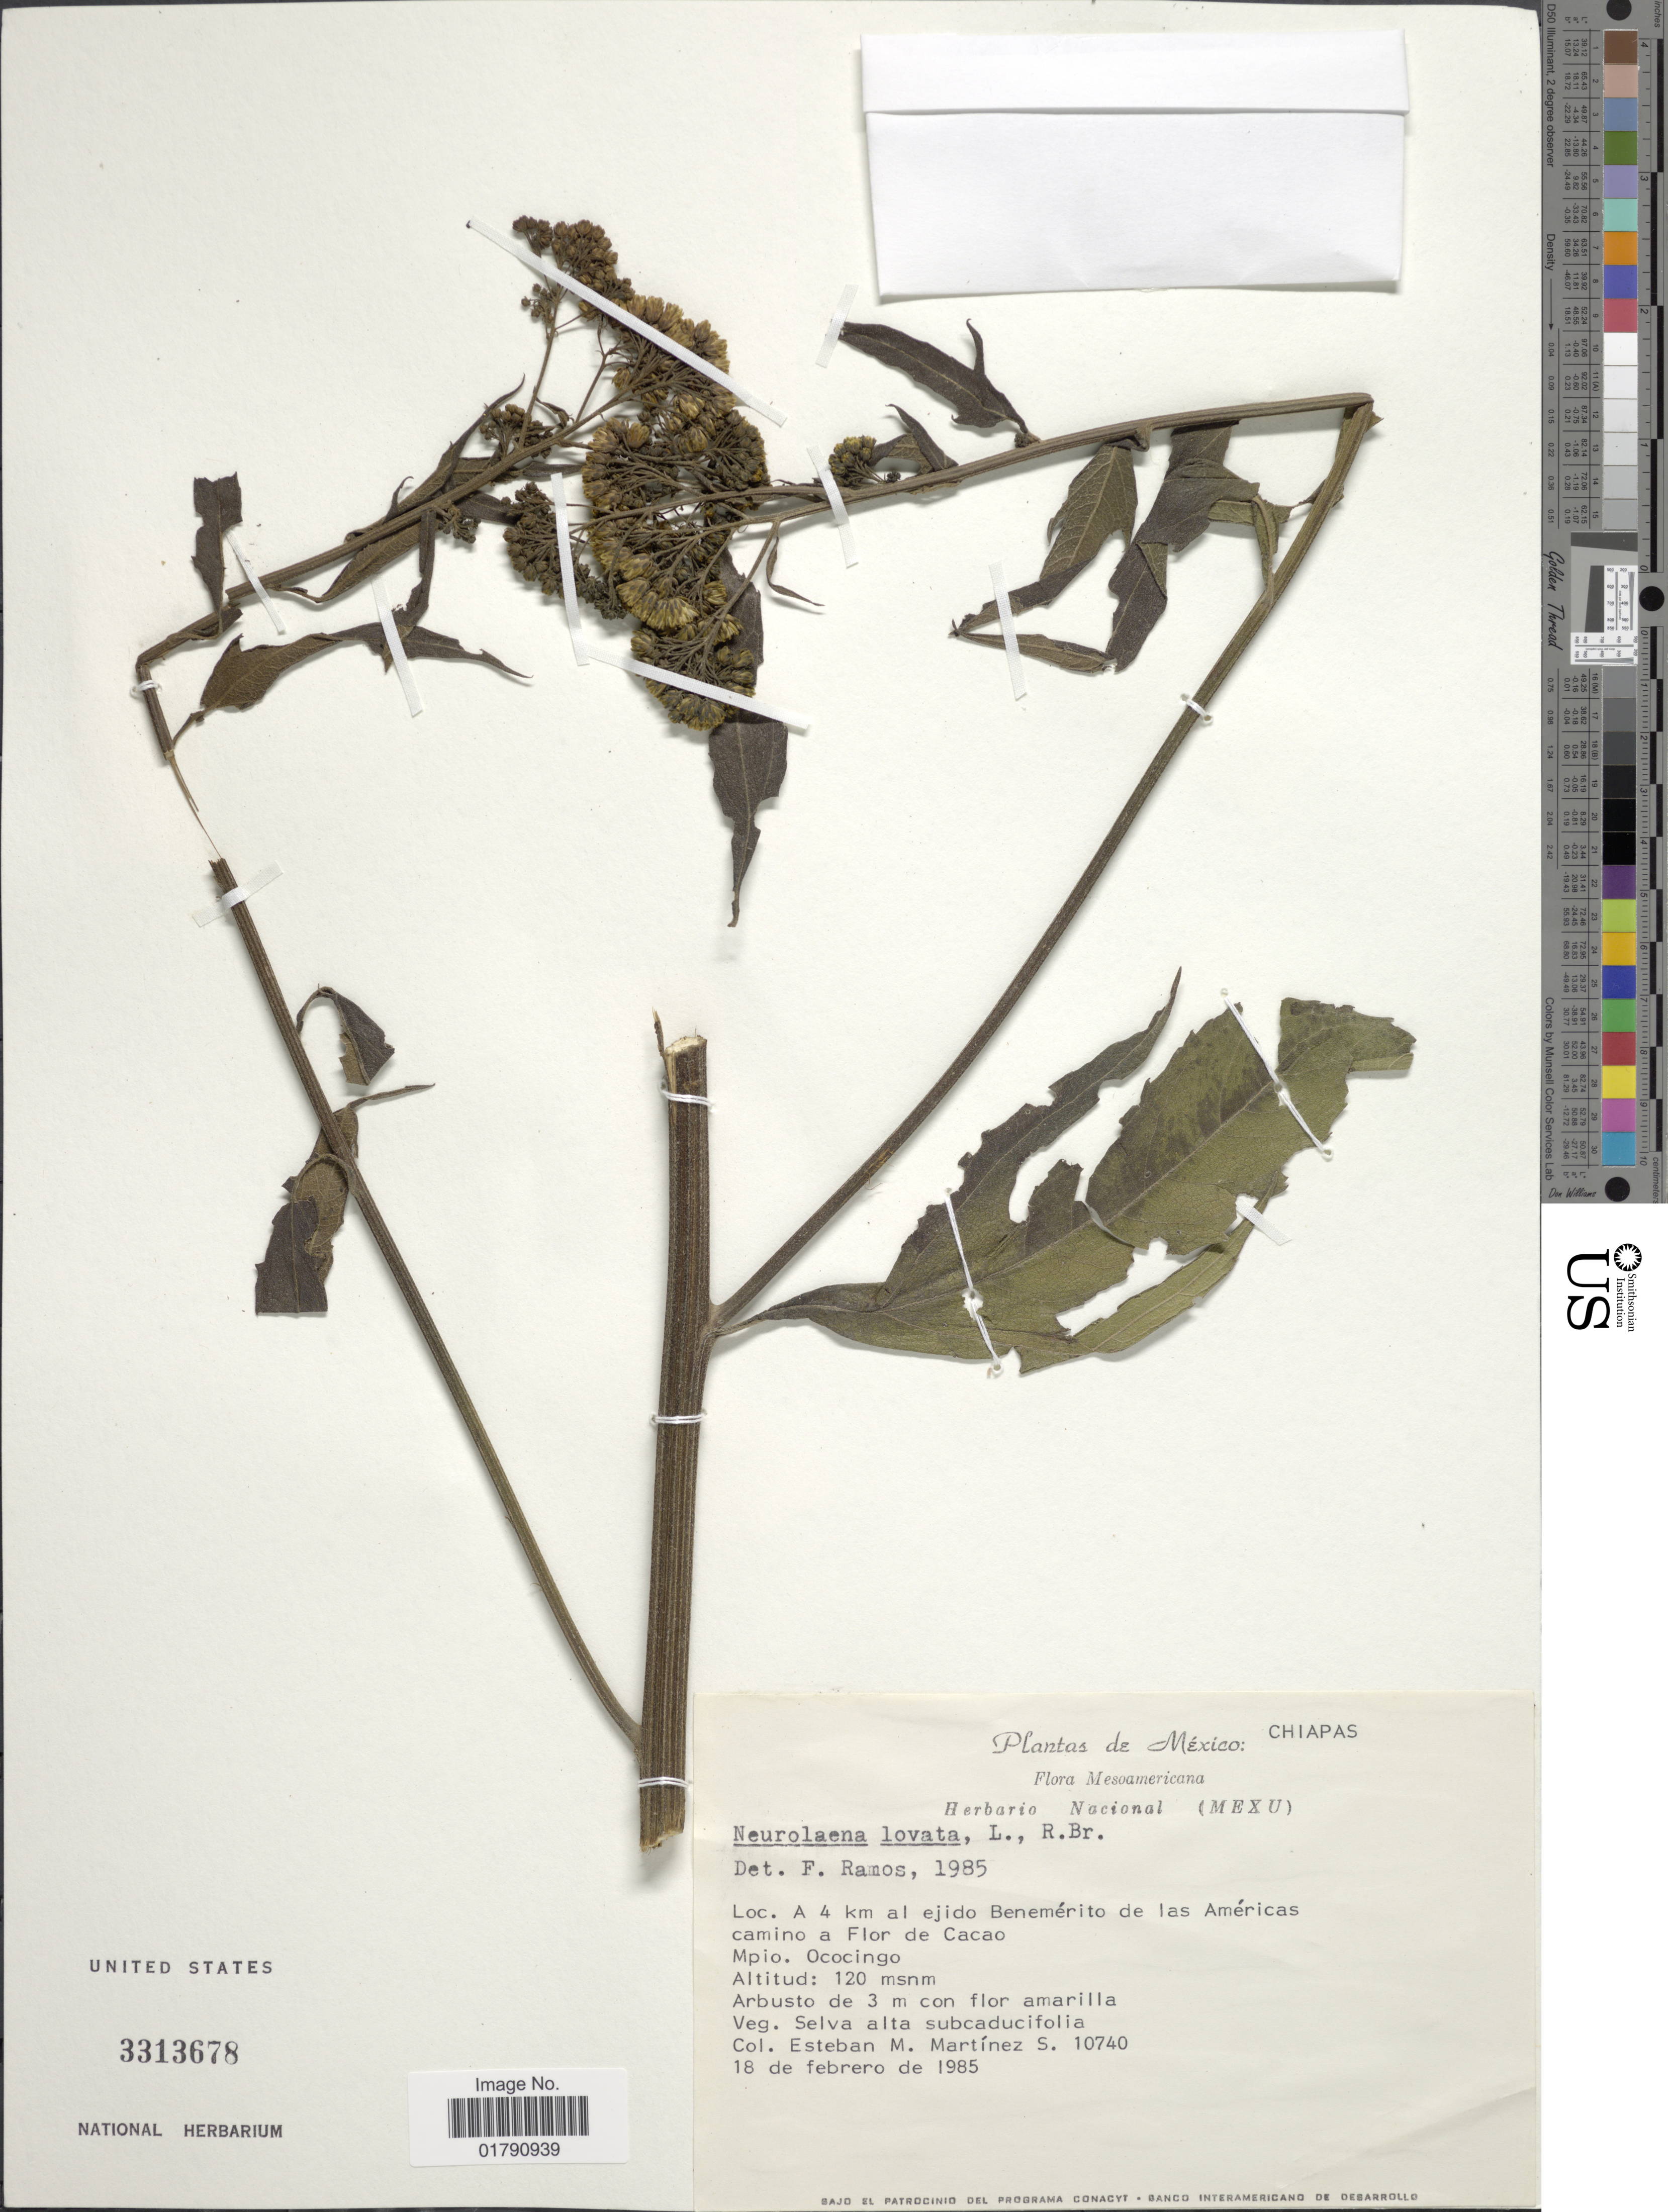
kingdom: Plantae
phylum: Tracheophyta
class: Magnoliopsida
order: Asterales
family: Asteraceae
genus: Neurolaena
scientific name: Neurolaena lobata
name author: (L.) R. Br. ex Cass.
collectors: E. M. Martínez S.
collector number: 10740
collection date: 1985-02-18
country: Mexico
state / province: Chiapas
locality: A 4 km al ejido Benemerito de las Americas camino a Flor de Cacao, Mpio. Ocosingo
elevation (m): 120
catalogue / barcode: US 3313678